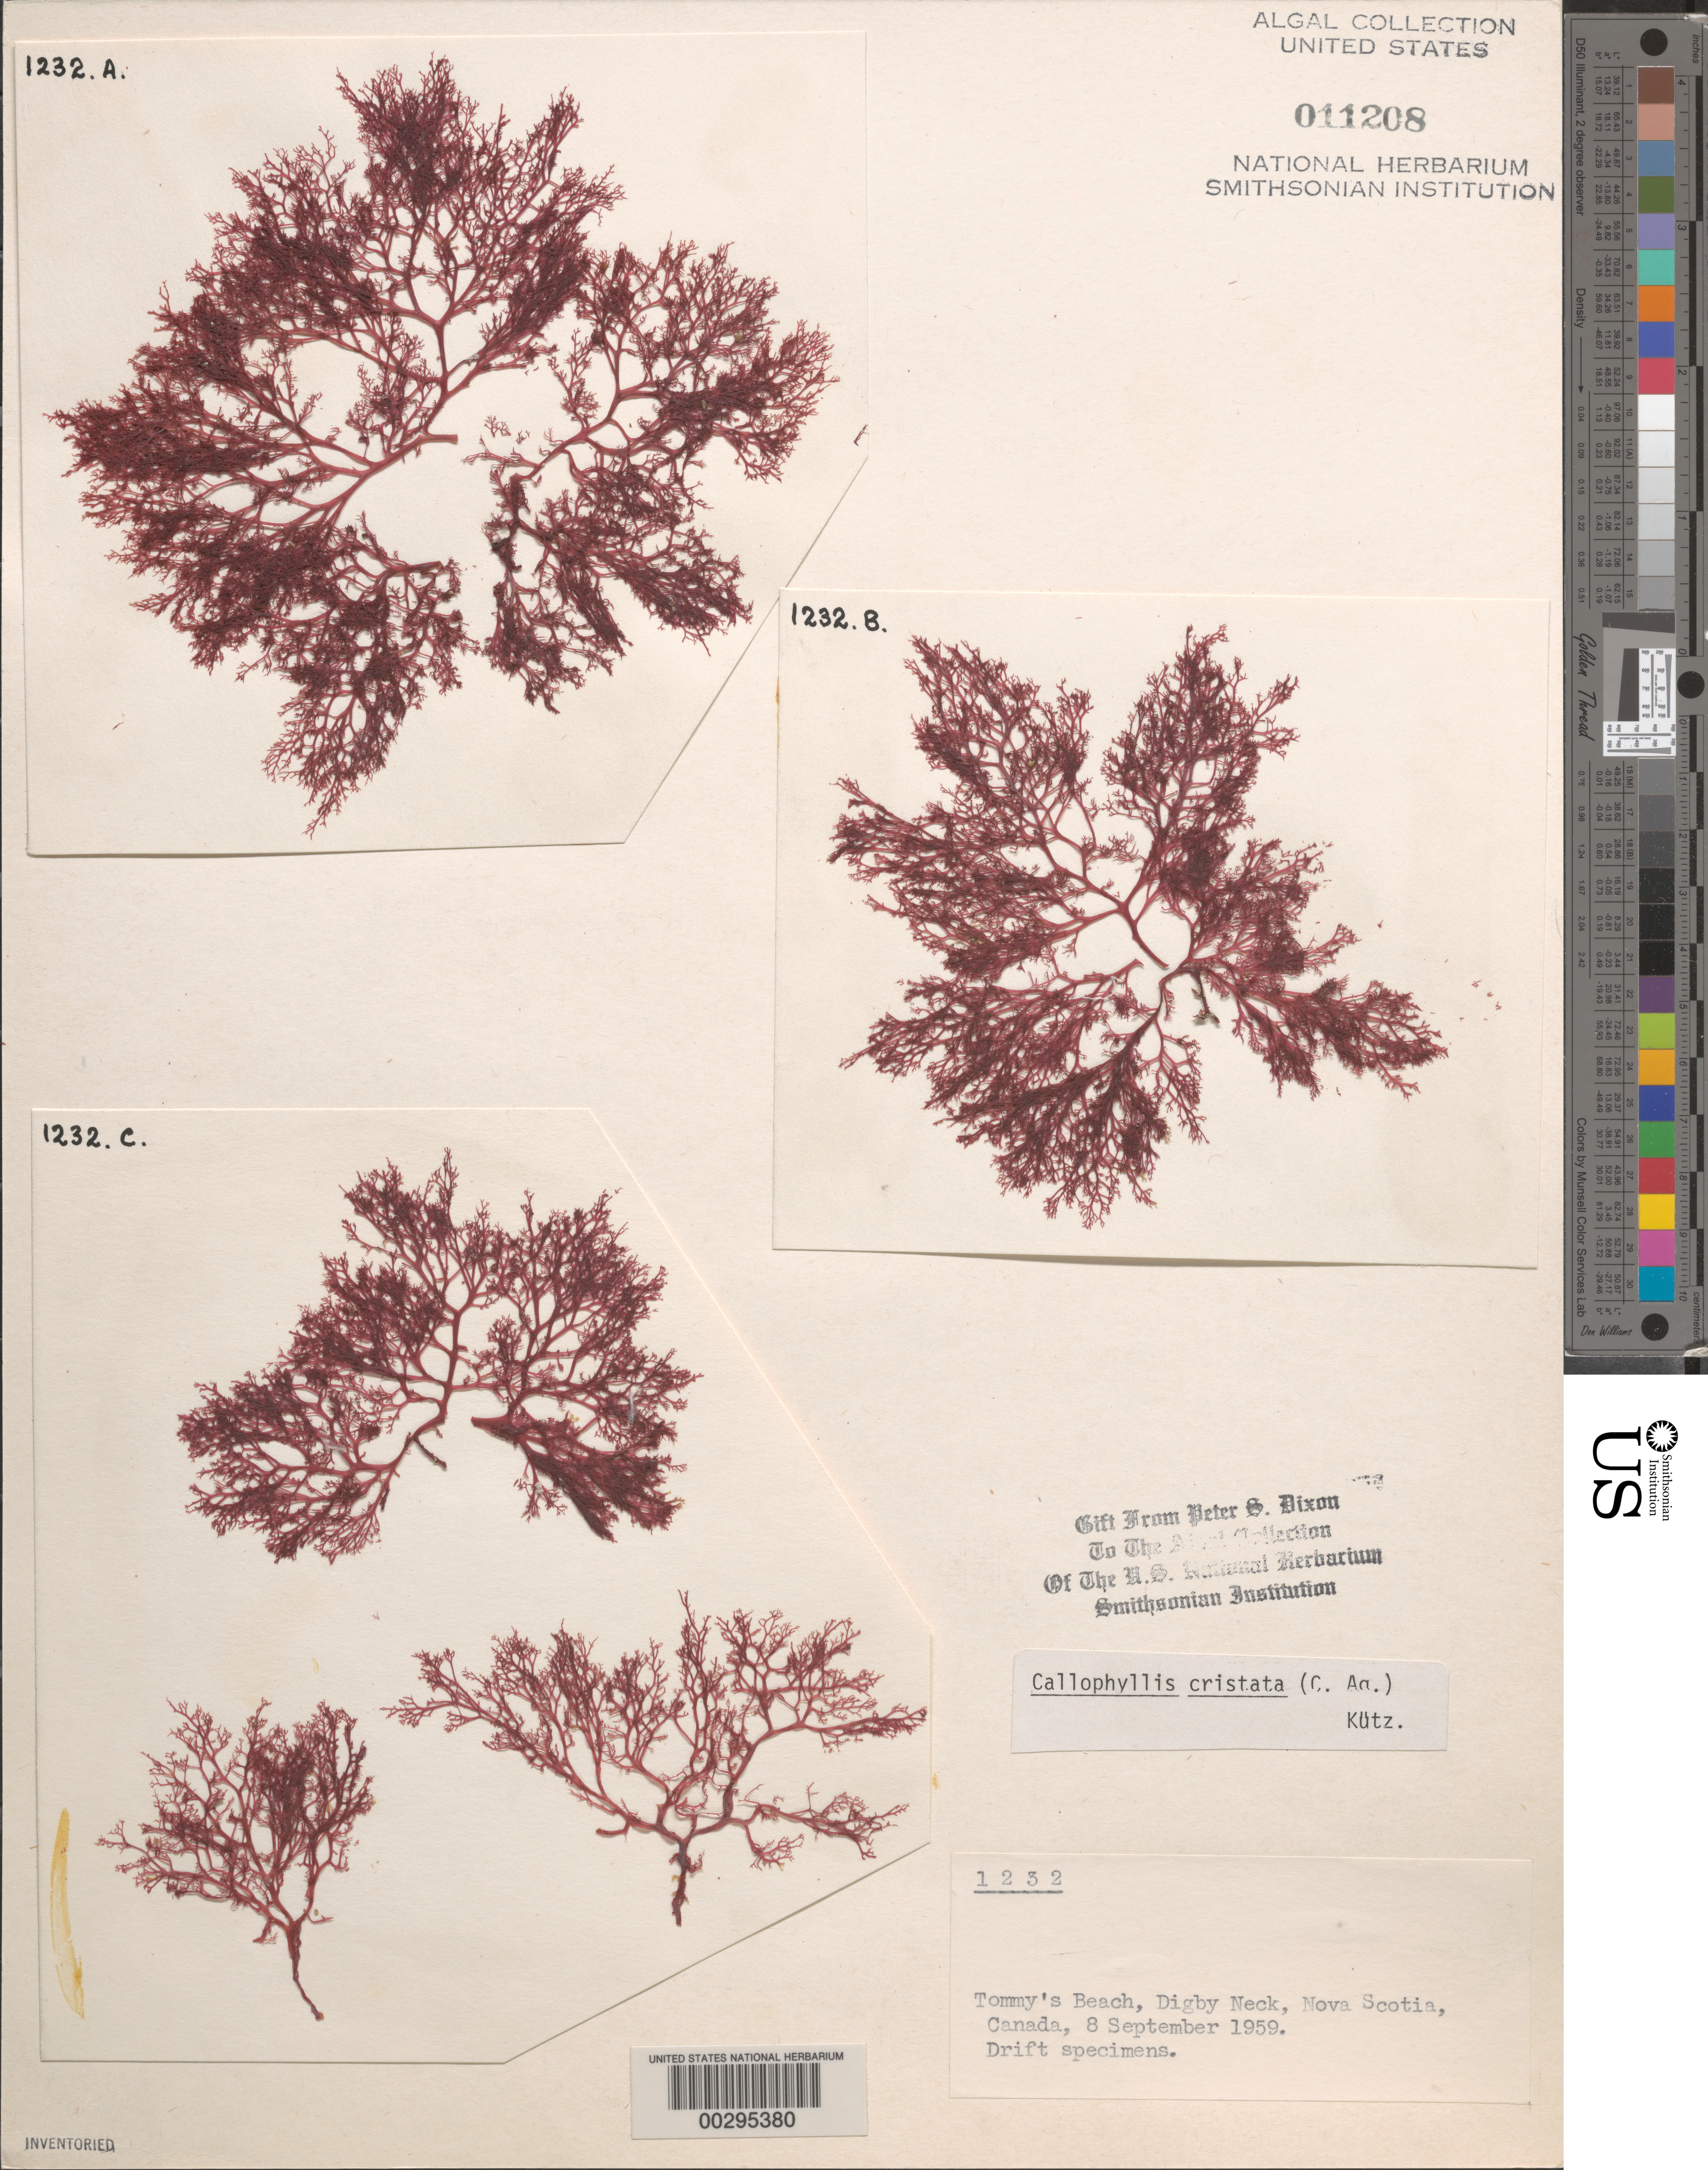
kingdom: Plantae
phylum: Rhodophyta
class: Florideophyceae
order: Gigartinales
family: Kallymeniaceae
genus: Euthora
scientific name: Euthora cristata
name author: (C. Agardh) J. Agardh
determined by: Algae name updating Project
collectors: P. S. Dixon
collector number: PSD 1232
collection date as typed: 08 Sep 1959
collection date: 1959-09-08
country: Canada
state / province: Nova Scotia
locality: Tommy's Beach, Digby Neck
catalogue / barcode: US 11208